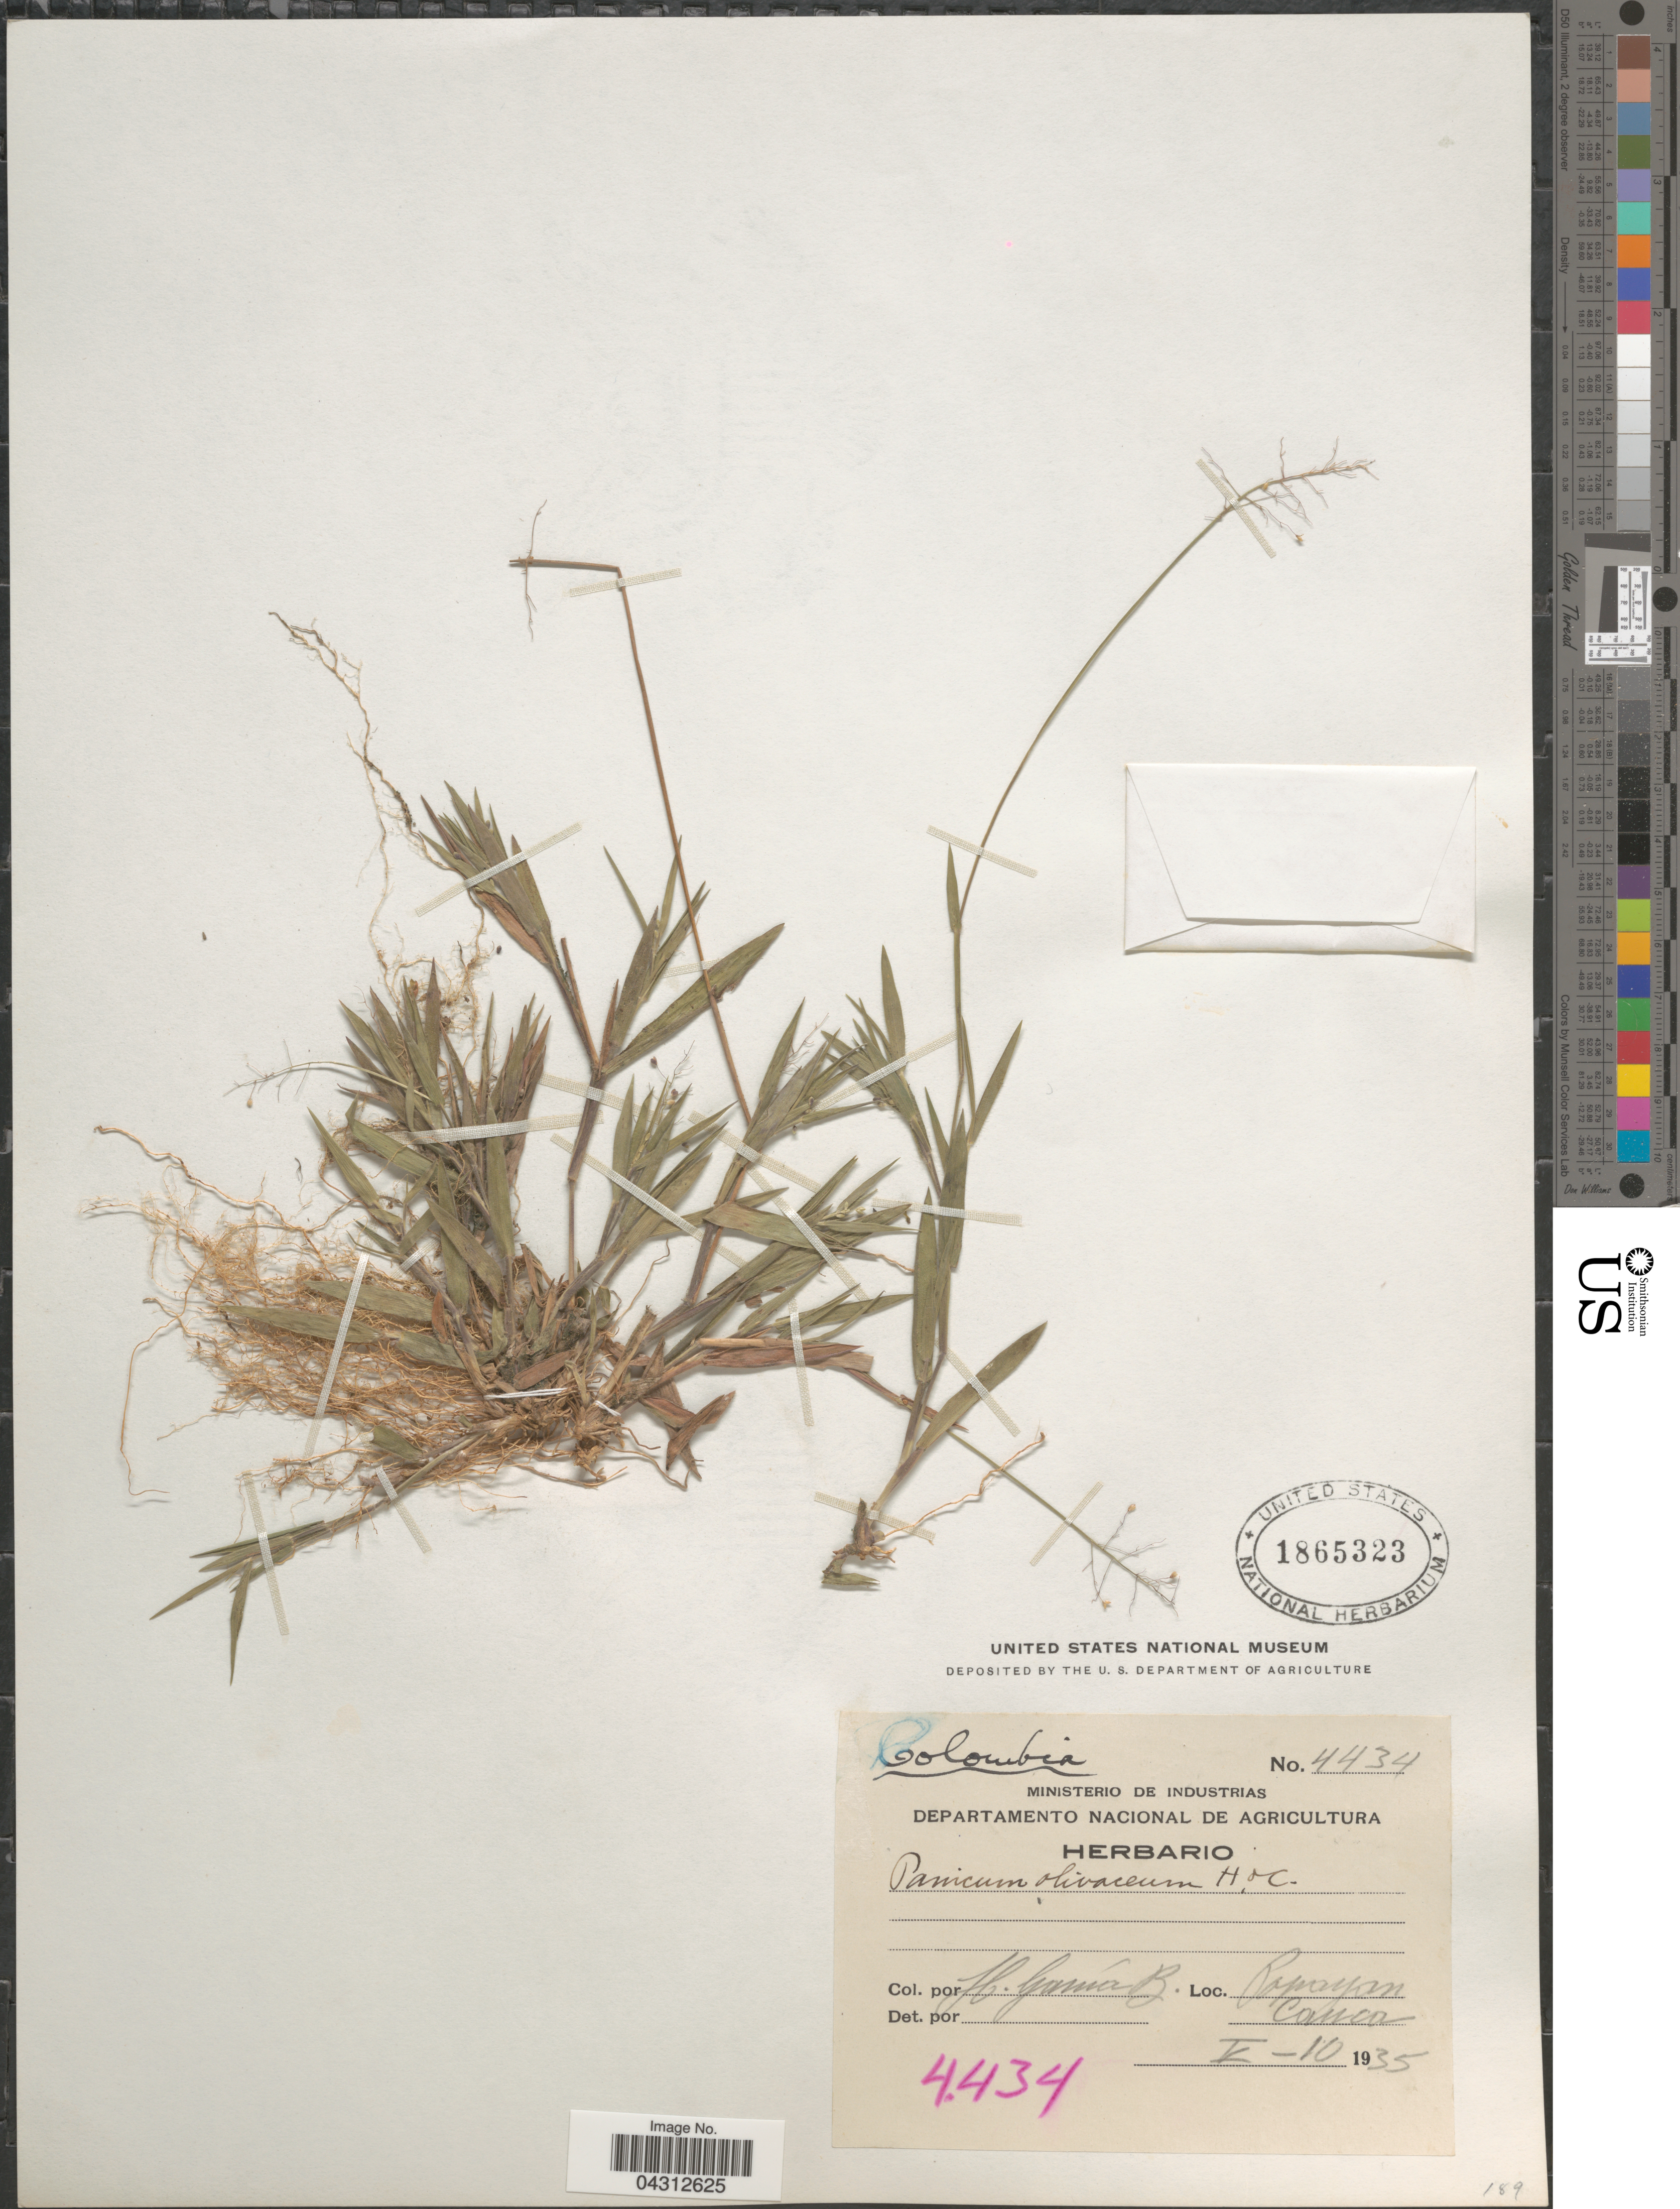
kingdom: Plantae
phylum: Tracheophyta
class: Liliopsida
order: Poales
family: Poaceae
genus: Dichanthelium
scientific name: Dichanthelium acuminatum var. acuminatum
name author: (Sw.) Gould & C.A. Clark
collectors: H. García B.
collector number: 4434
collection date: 1935-05-10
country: Colombia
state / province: Cauca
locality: Popayan.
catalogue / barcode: US 1865323